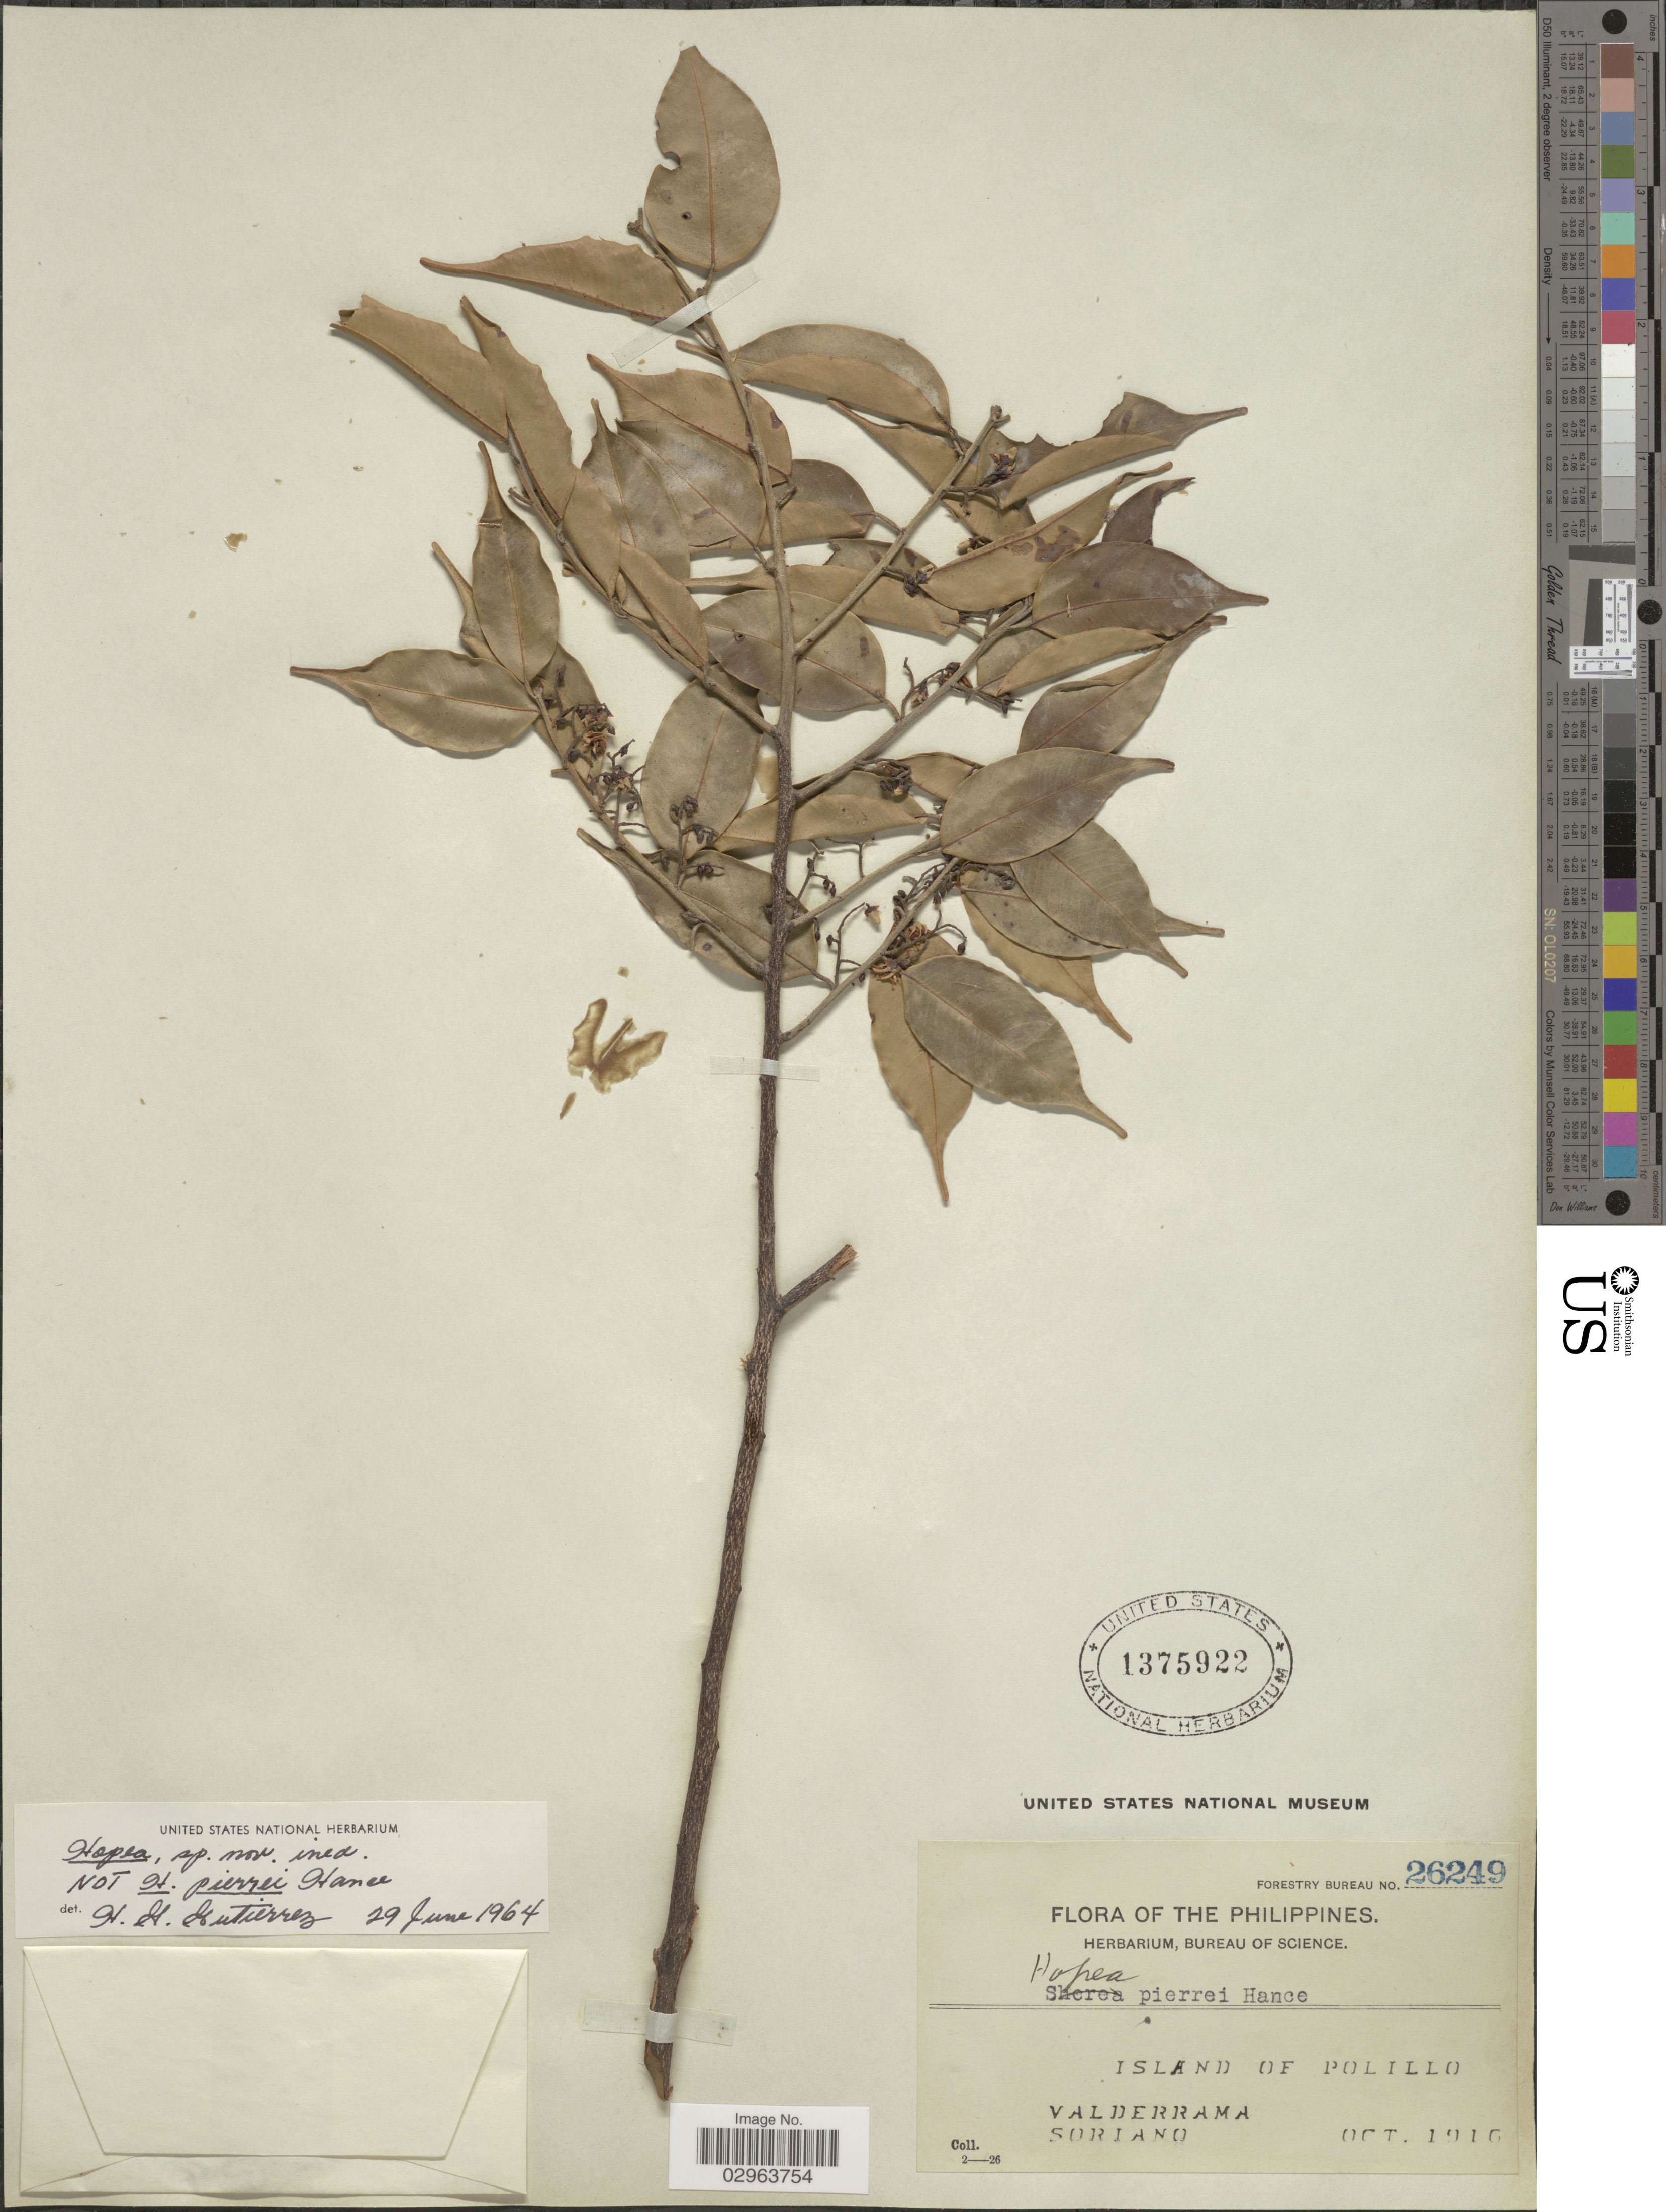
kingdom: Plantae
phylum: Tracheophyta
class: Magnoliopsida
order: Malvales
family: Dipterocarpaceae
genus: Hopea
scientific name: Hopea pierrei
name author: Hance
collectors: -. Valderrama & -. Soriano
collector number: Forestry Bureau 26249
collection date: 1916-10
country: Philippines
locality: Island of Polillo.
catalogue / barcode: US 1375922